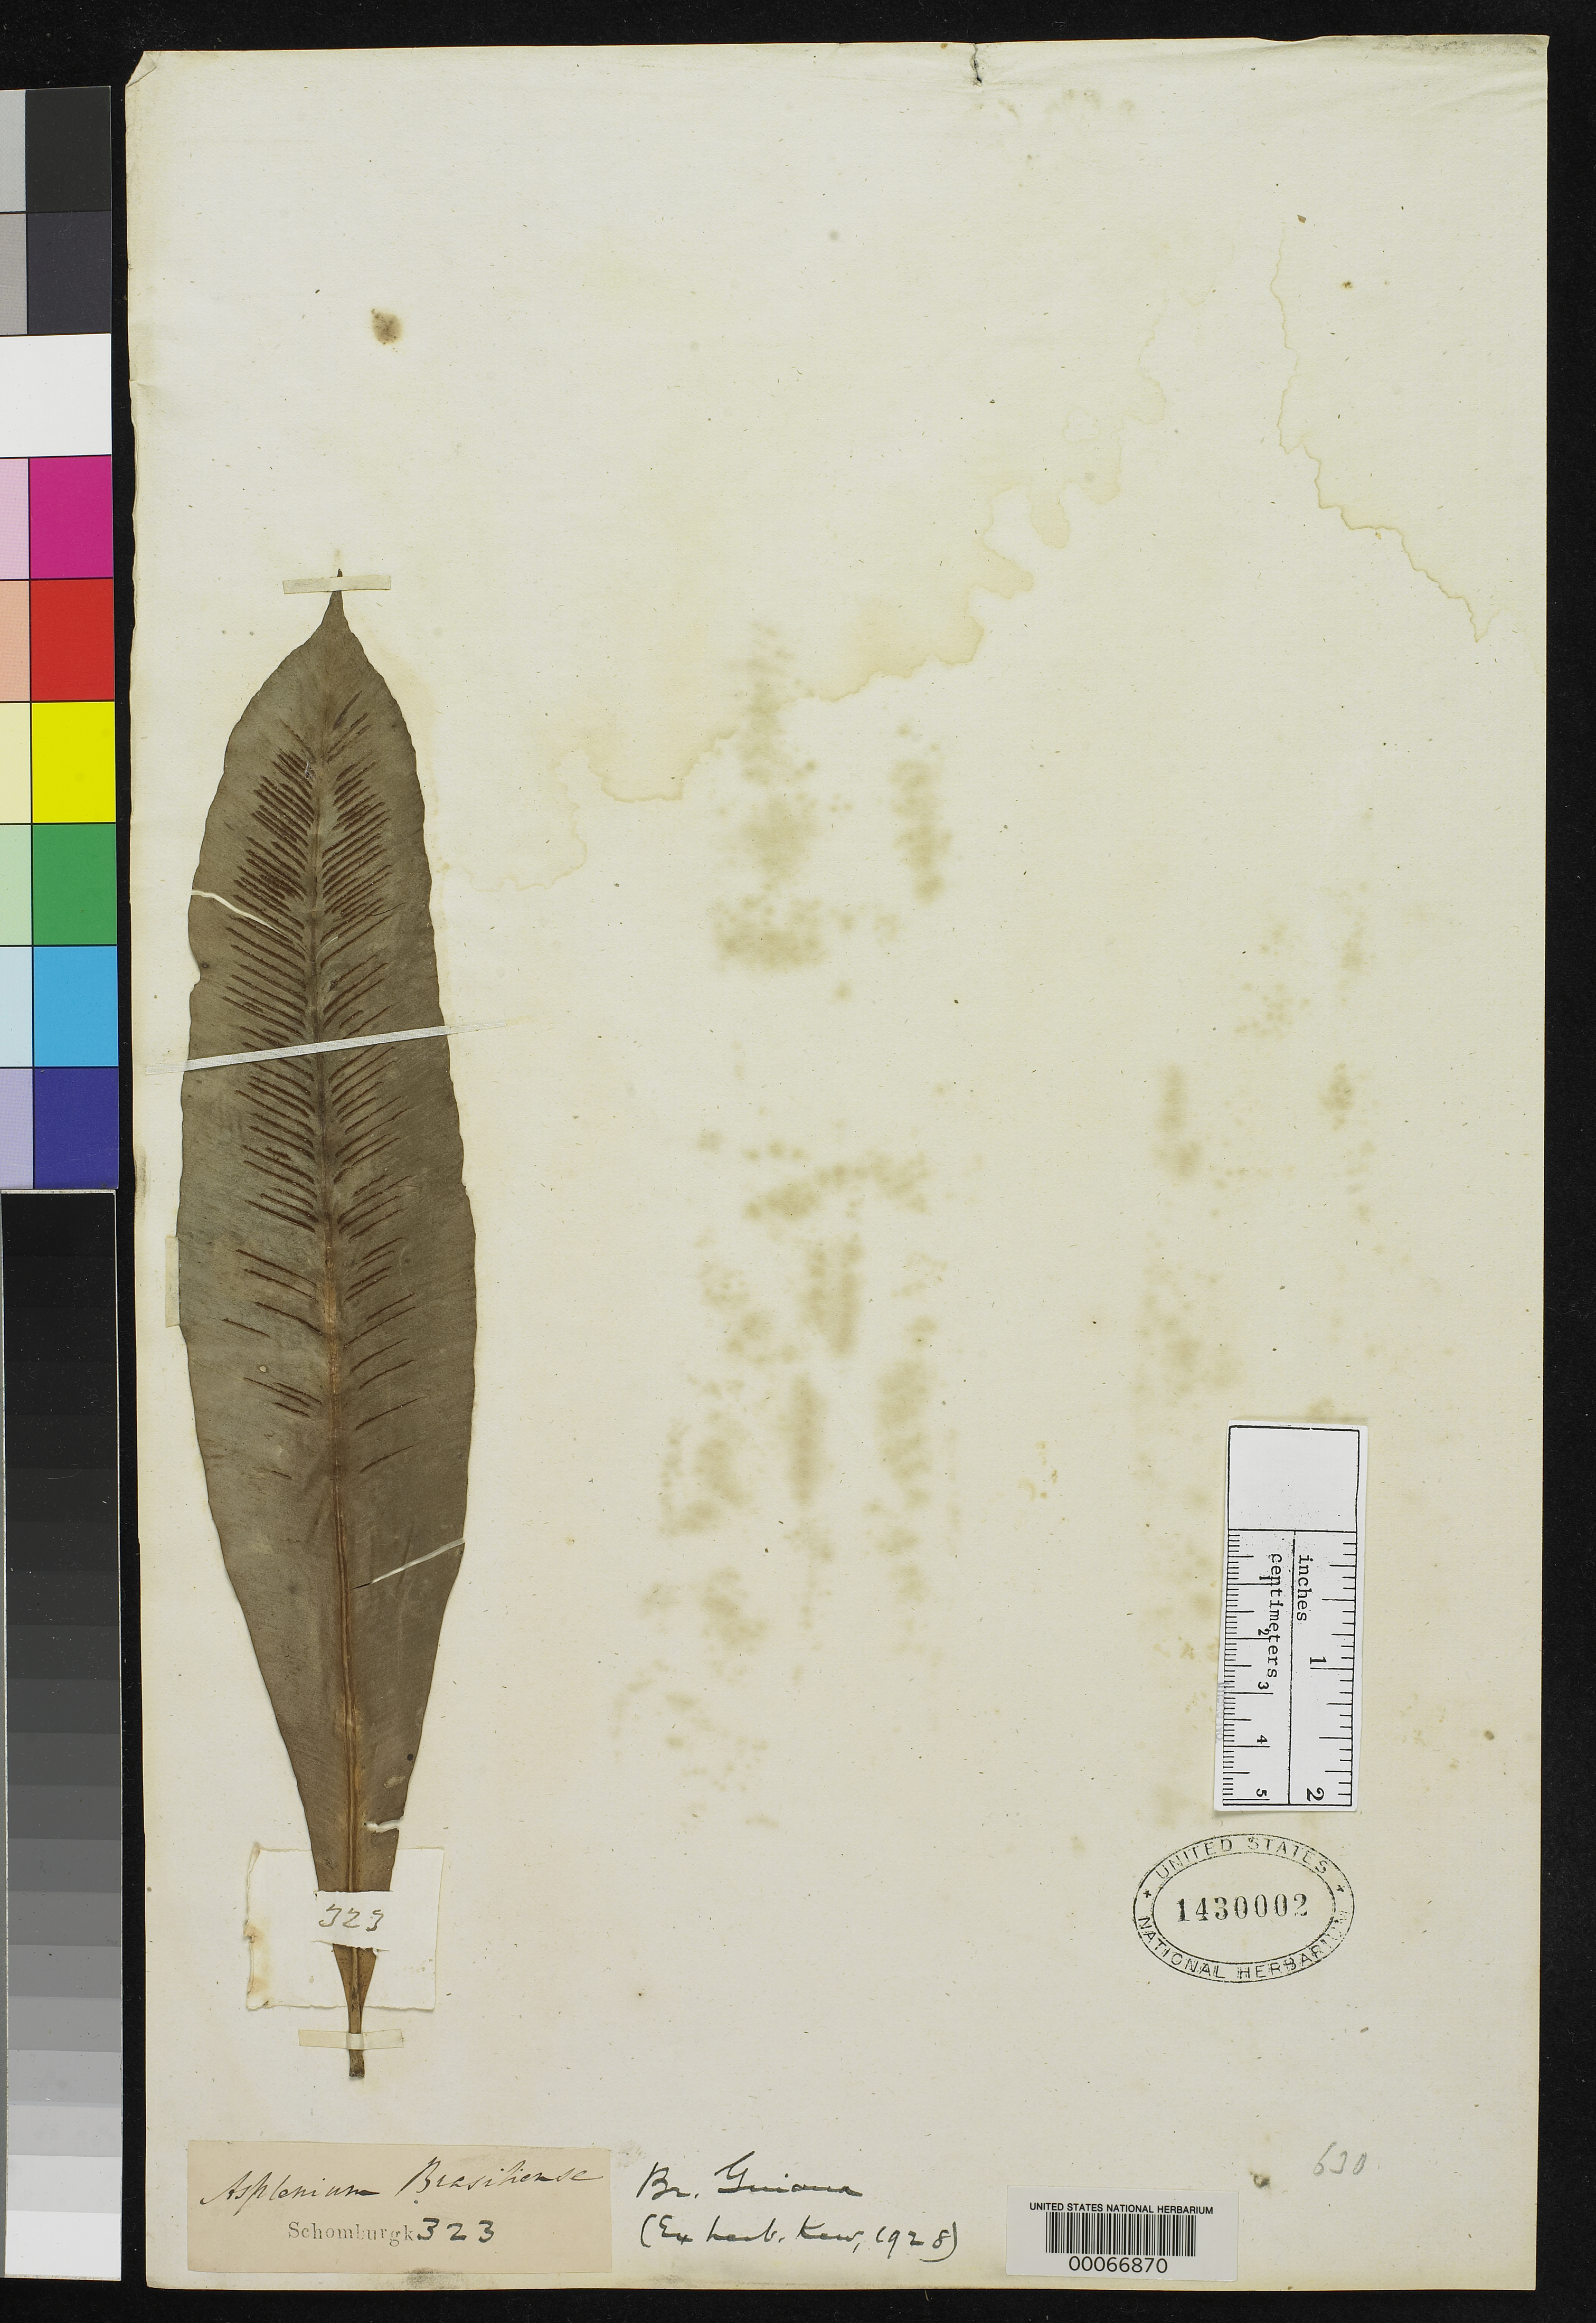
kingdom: Plantae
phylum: Tracheophyta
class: Polypodiopsida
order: Polypodiales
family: Aspleniaceae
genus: Asplenium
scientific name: Asplenium schomburgkianum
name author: Klotzsch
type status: Isosyntype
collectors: R. H. Schomburgk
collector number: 323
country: Guyana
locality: Essequibo.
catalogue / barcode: US 1430002